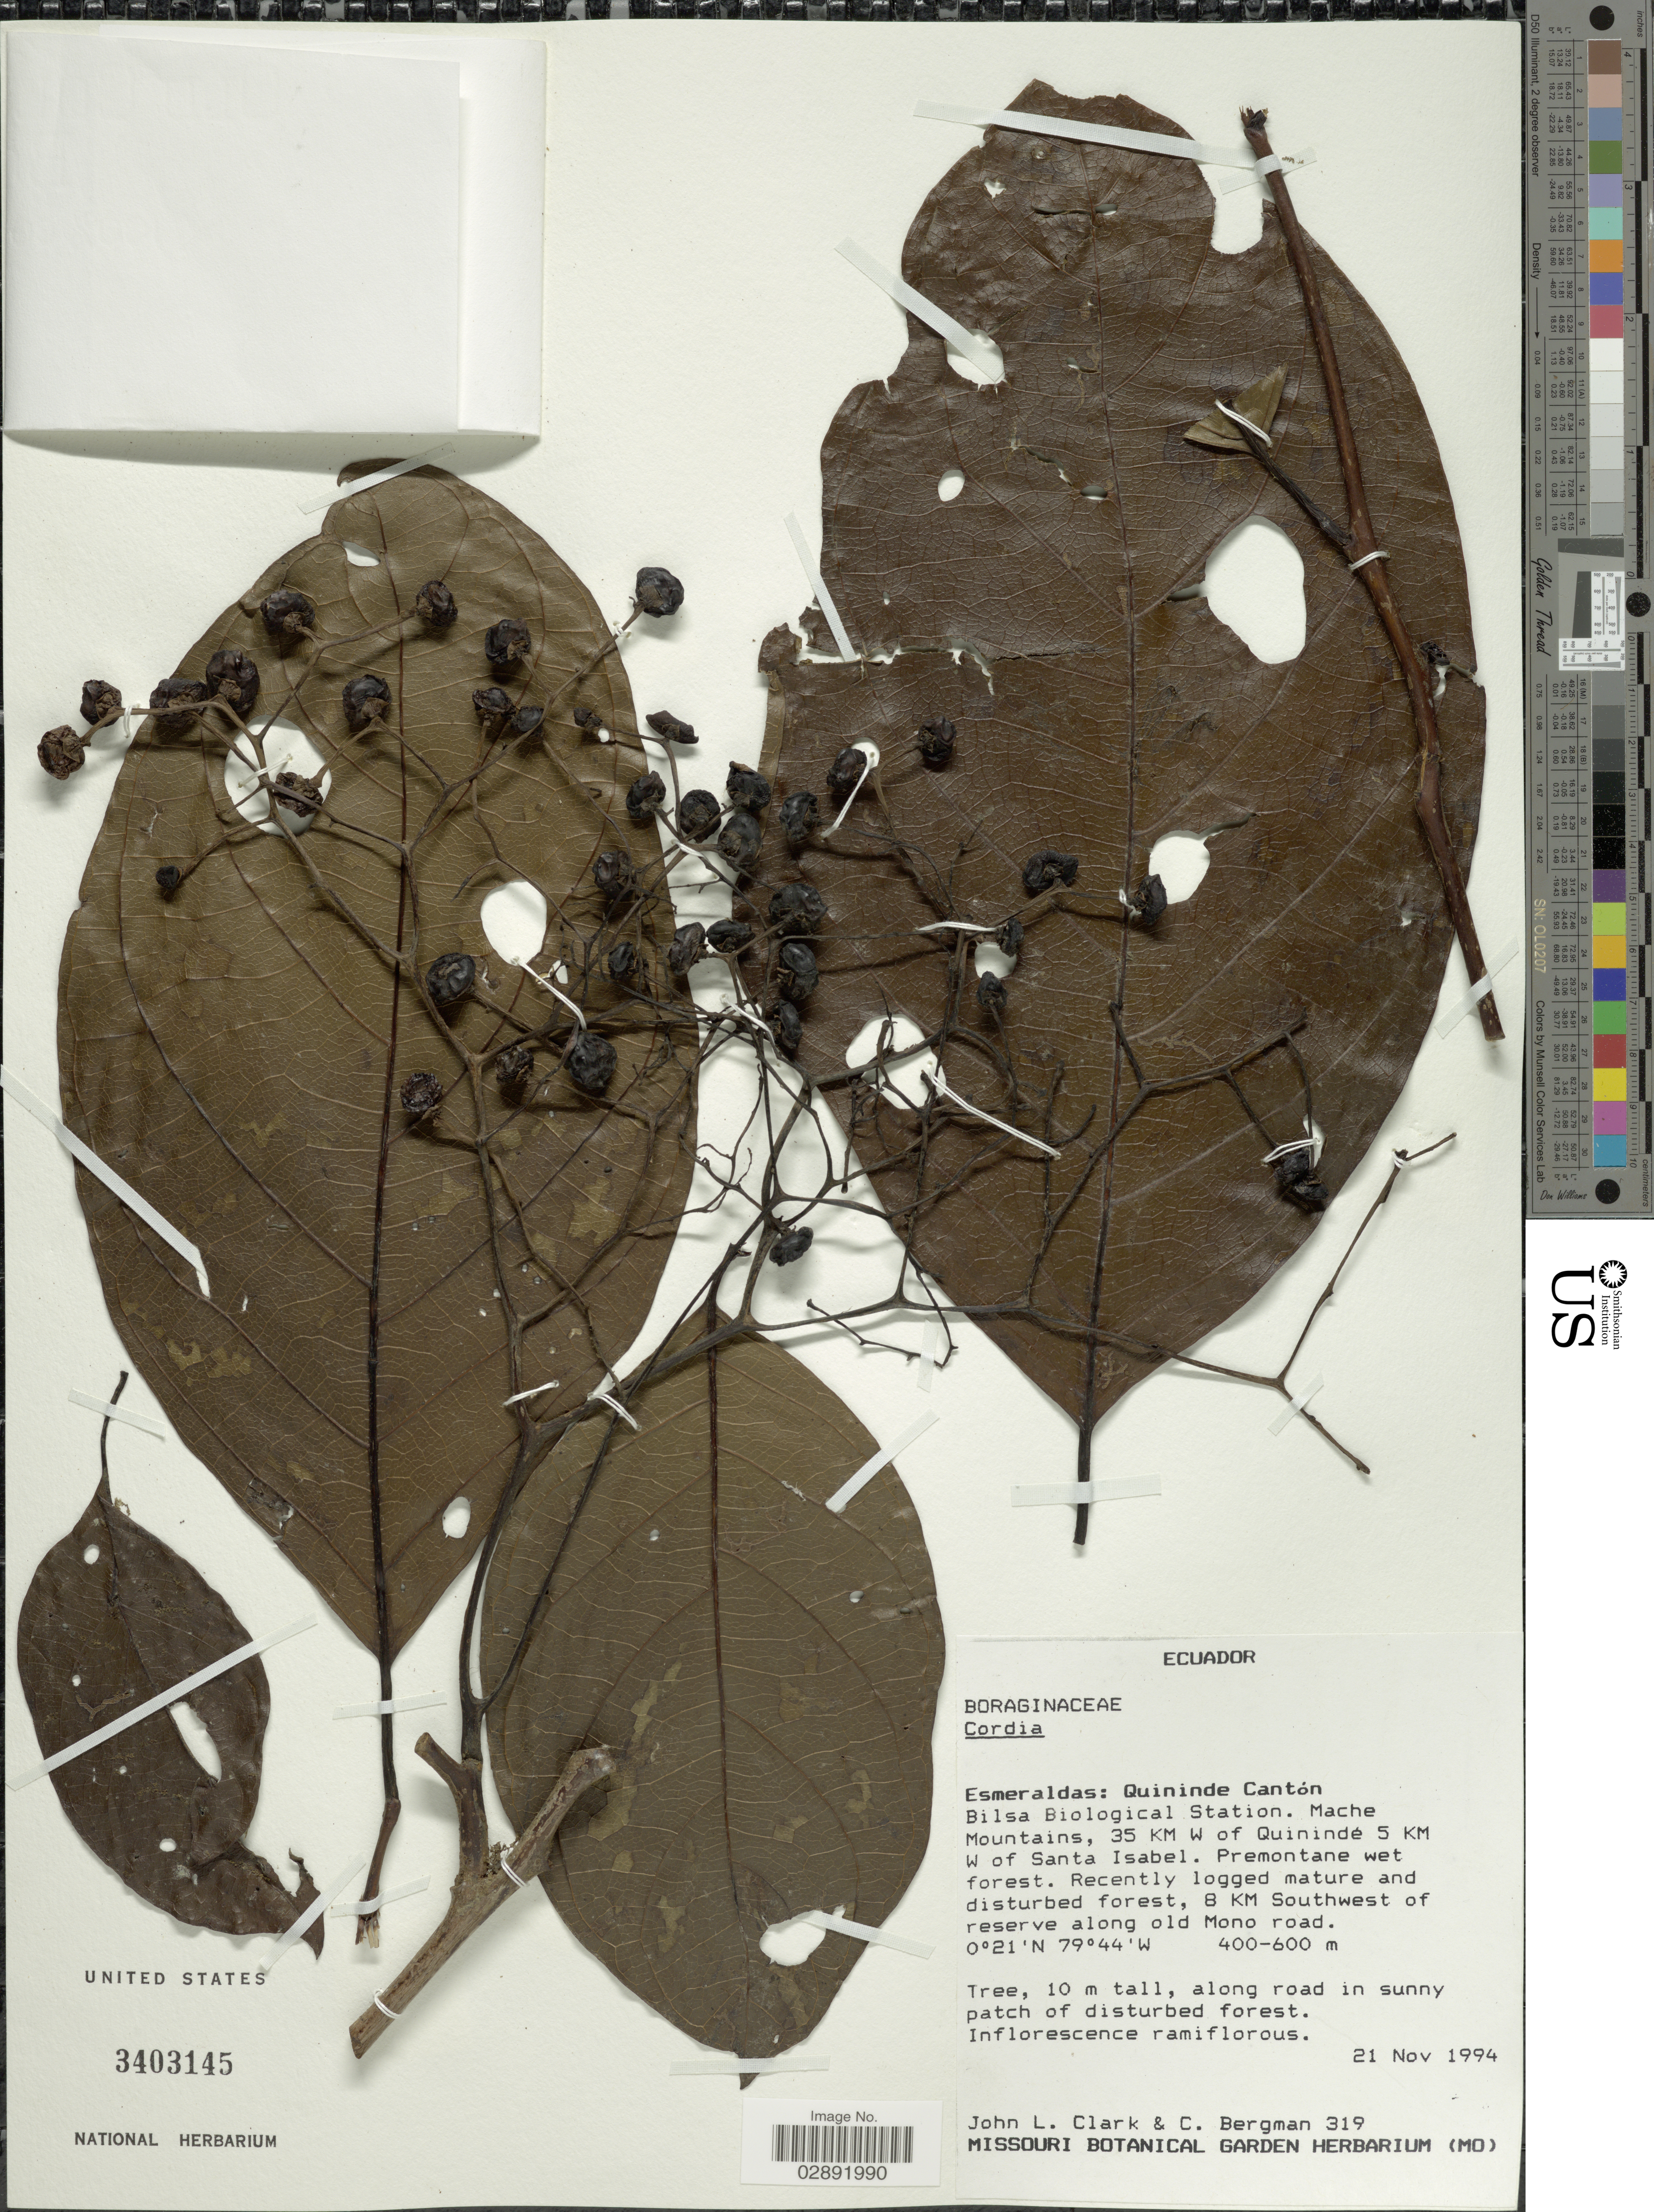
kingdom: Plantae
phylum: Tracheophyta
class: Magnoliopsida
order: Boraginales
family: Cordiaceae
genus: Cordia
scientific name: Cordia sp.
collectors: J. L. Clark & C. Bergman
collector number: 319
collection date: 1994-11-21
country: Ecuador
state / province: Esmeraldas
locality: Quininde Cantón, Bilsa Biological Station. Mache Mountains, 35 KM W of Quinindé 5 KM W of Santa Isabel, 8 KM Southwest of reserve along old Mono road.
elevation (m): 400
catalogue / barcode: US 3403145